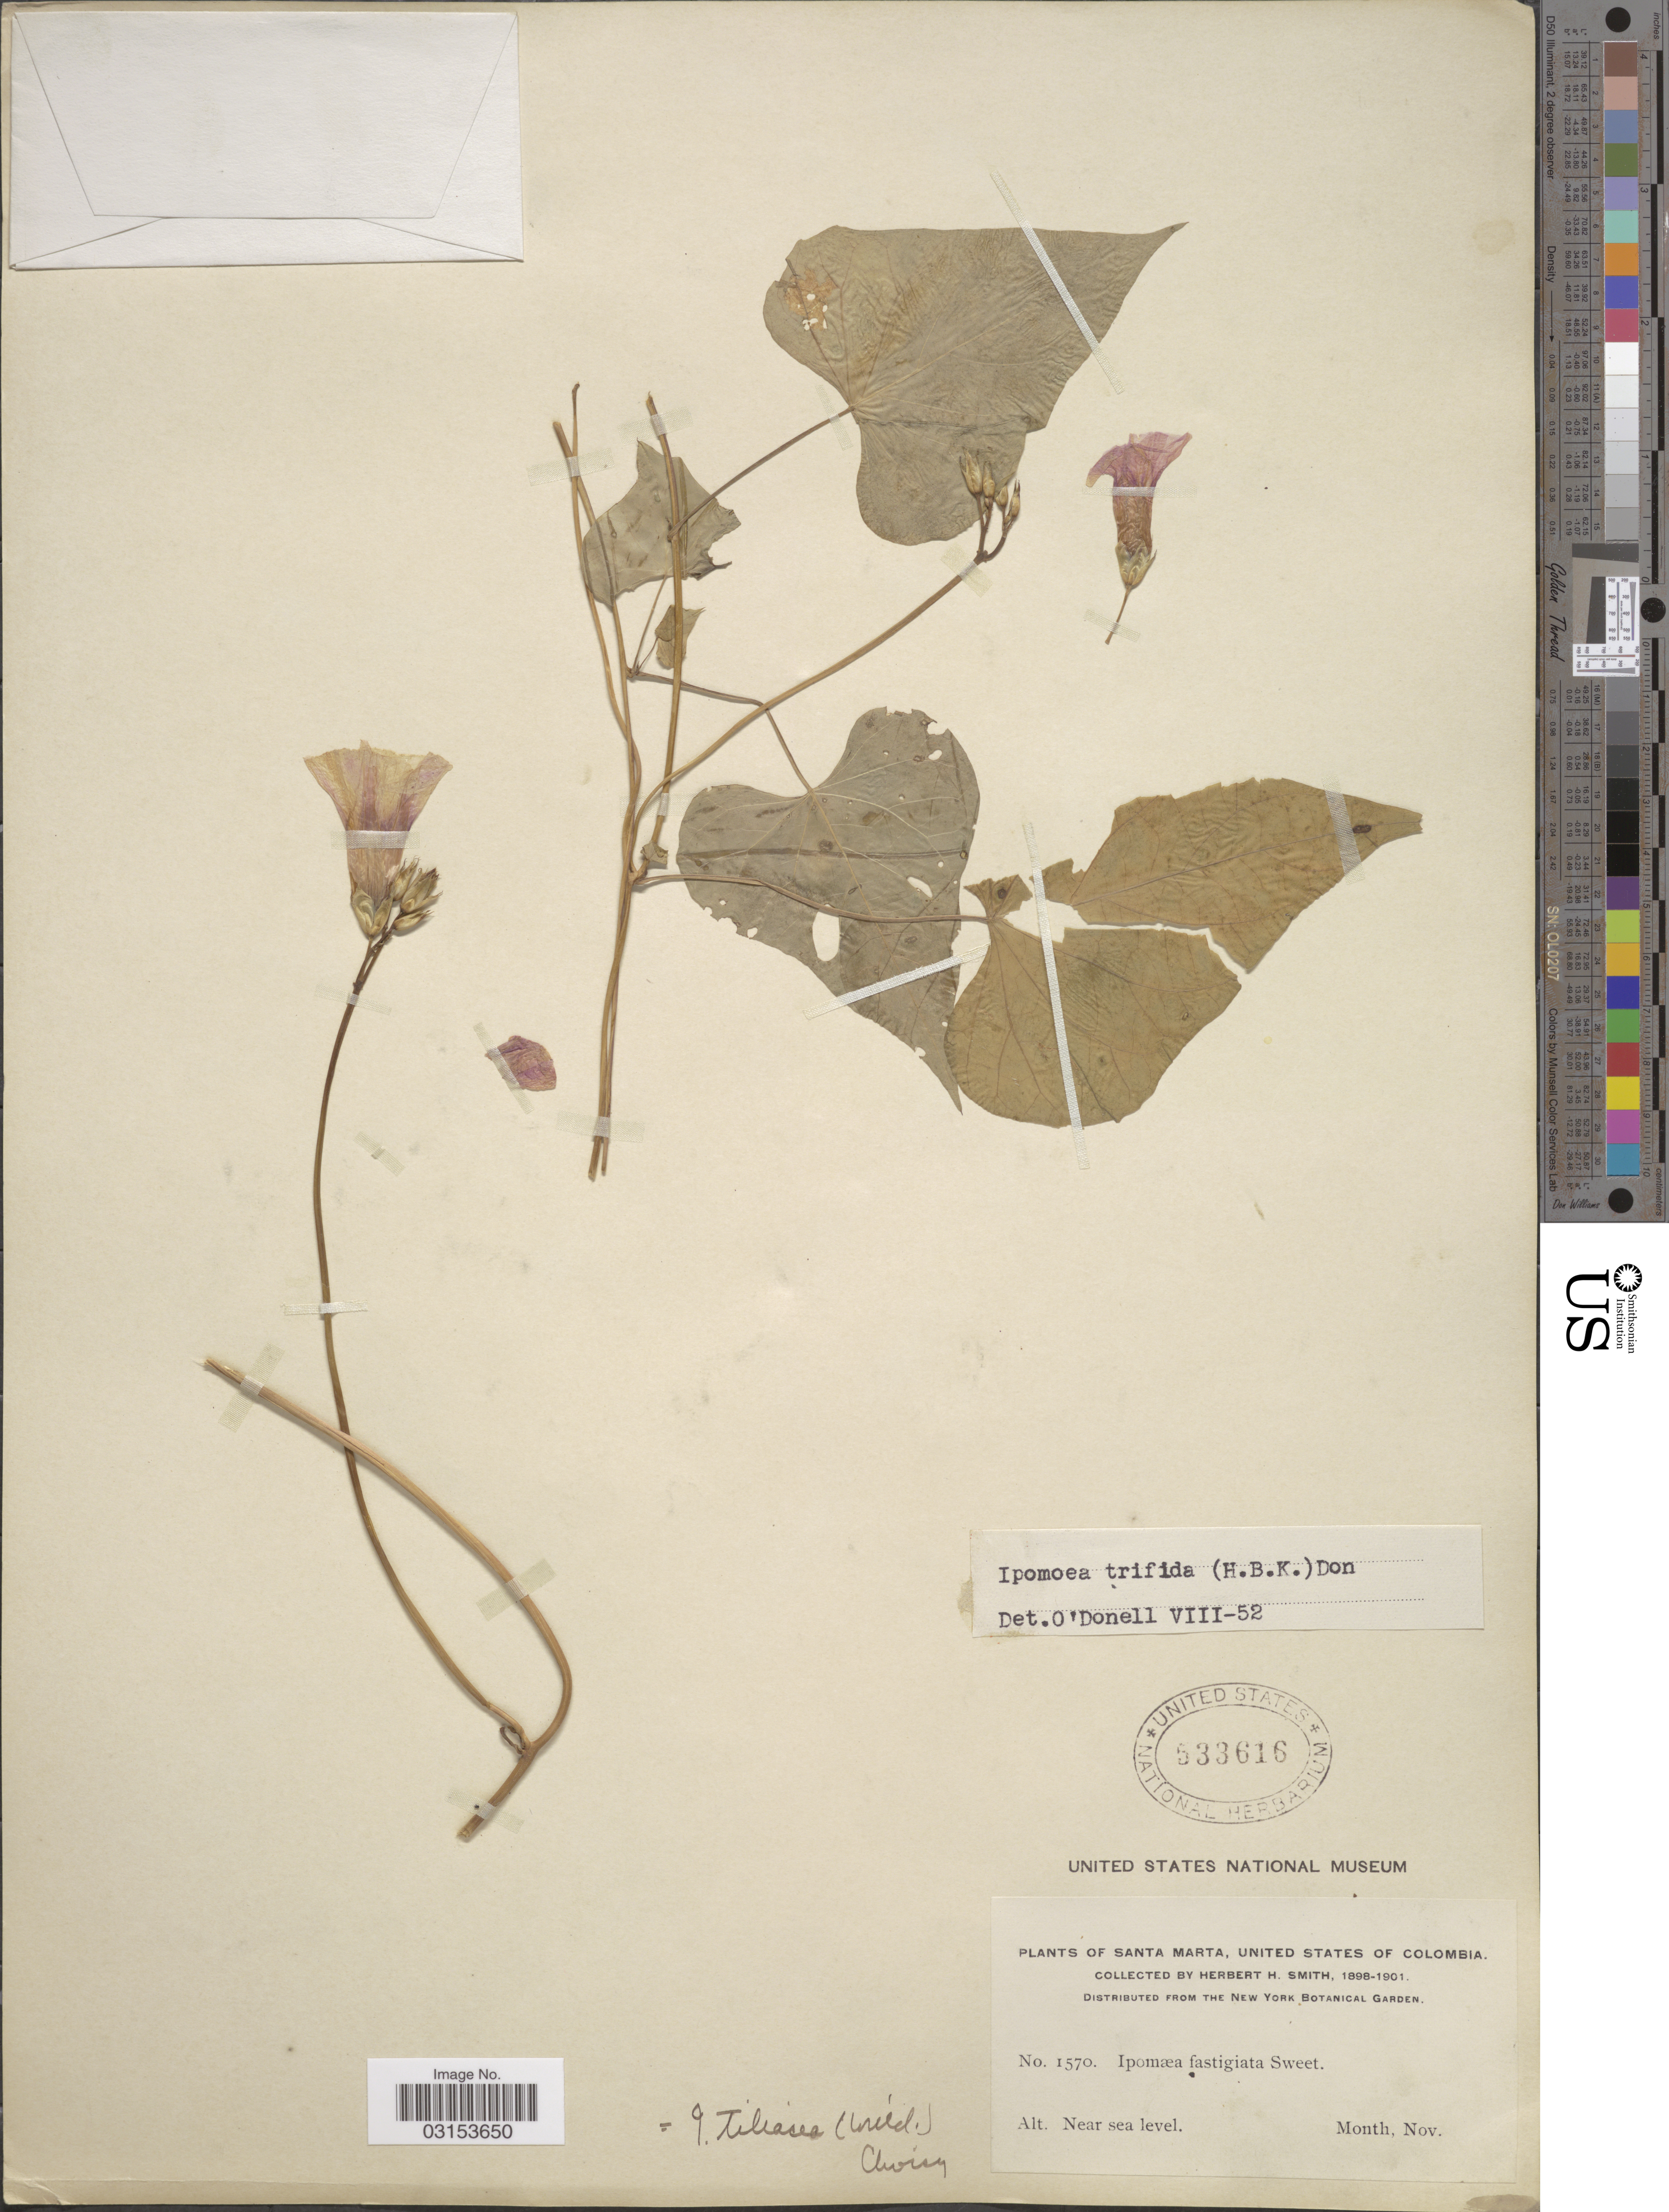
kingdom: Plantae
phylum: Tracheophyta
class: Magnoliopsida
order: Solanales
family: Convolvulaceae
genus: Ipomoea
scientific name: Ipomoea trifida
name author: (Kunth) G. Don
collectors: Herbert H. Smith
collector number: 1570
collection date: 1898-11/1901-11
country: Colombia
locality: Santa Marta.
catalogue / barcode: US 533616